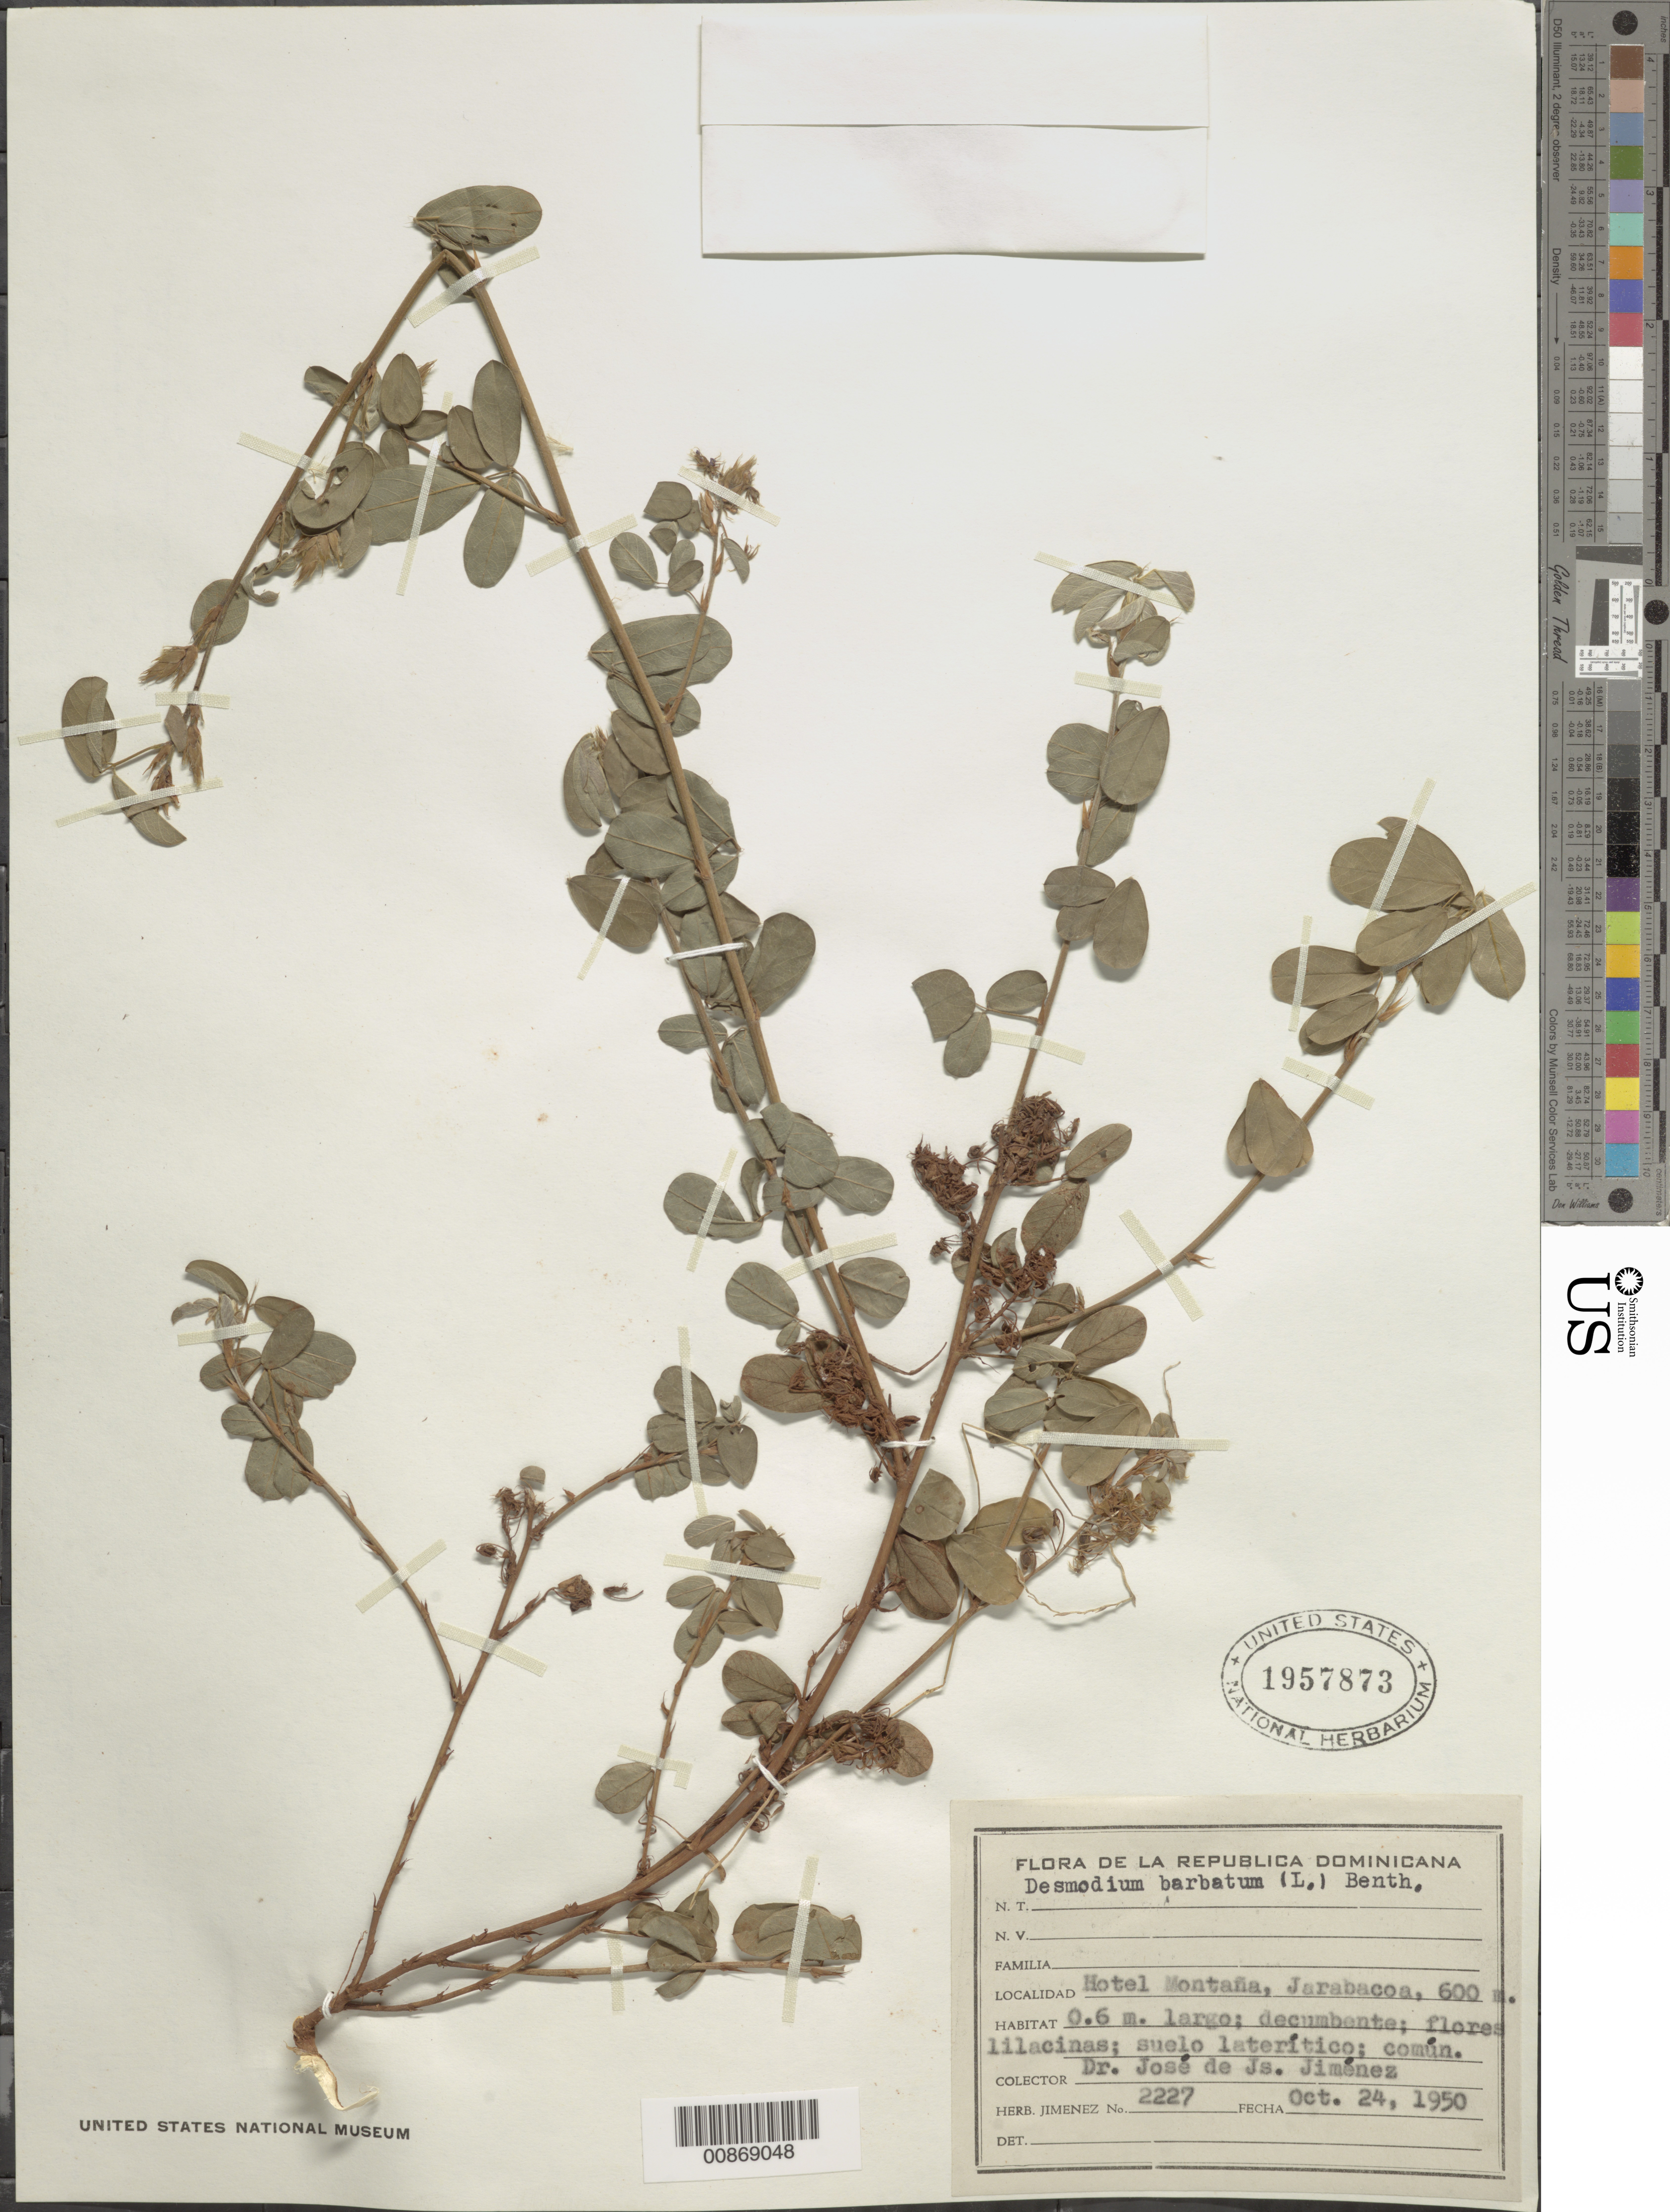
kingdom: Plantae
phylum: Tracheophyta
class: Magnoliopsida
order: Fabales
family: Fabaceae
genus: Grona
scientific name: Grona barbata var. barbata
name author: (L.) H. Ohashi & K. Ohashi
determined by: Strong, Mark T., (BOT), Smithsonian Institution - National Museum of Natural History (UNITED STATES)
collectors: J. J. Jiménez Almonte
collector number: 2227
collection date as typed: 24 Oct 1950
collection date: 1950-10-24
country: Dominican Republic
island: Hispaniola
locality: Hotel Montaña, Jarabacoa.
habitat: Suelo laterítico.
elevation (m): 600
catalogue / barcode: US 1957873